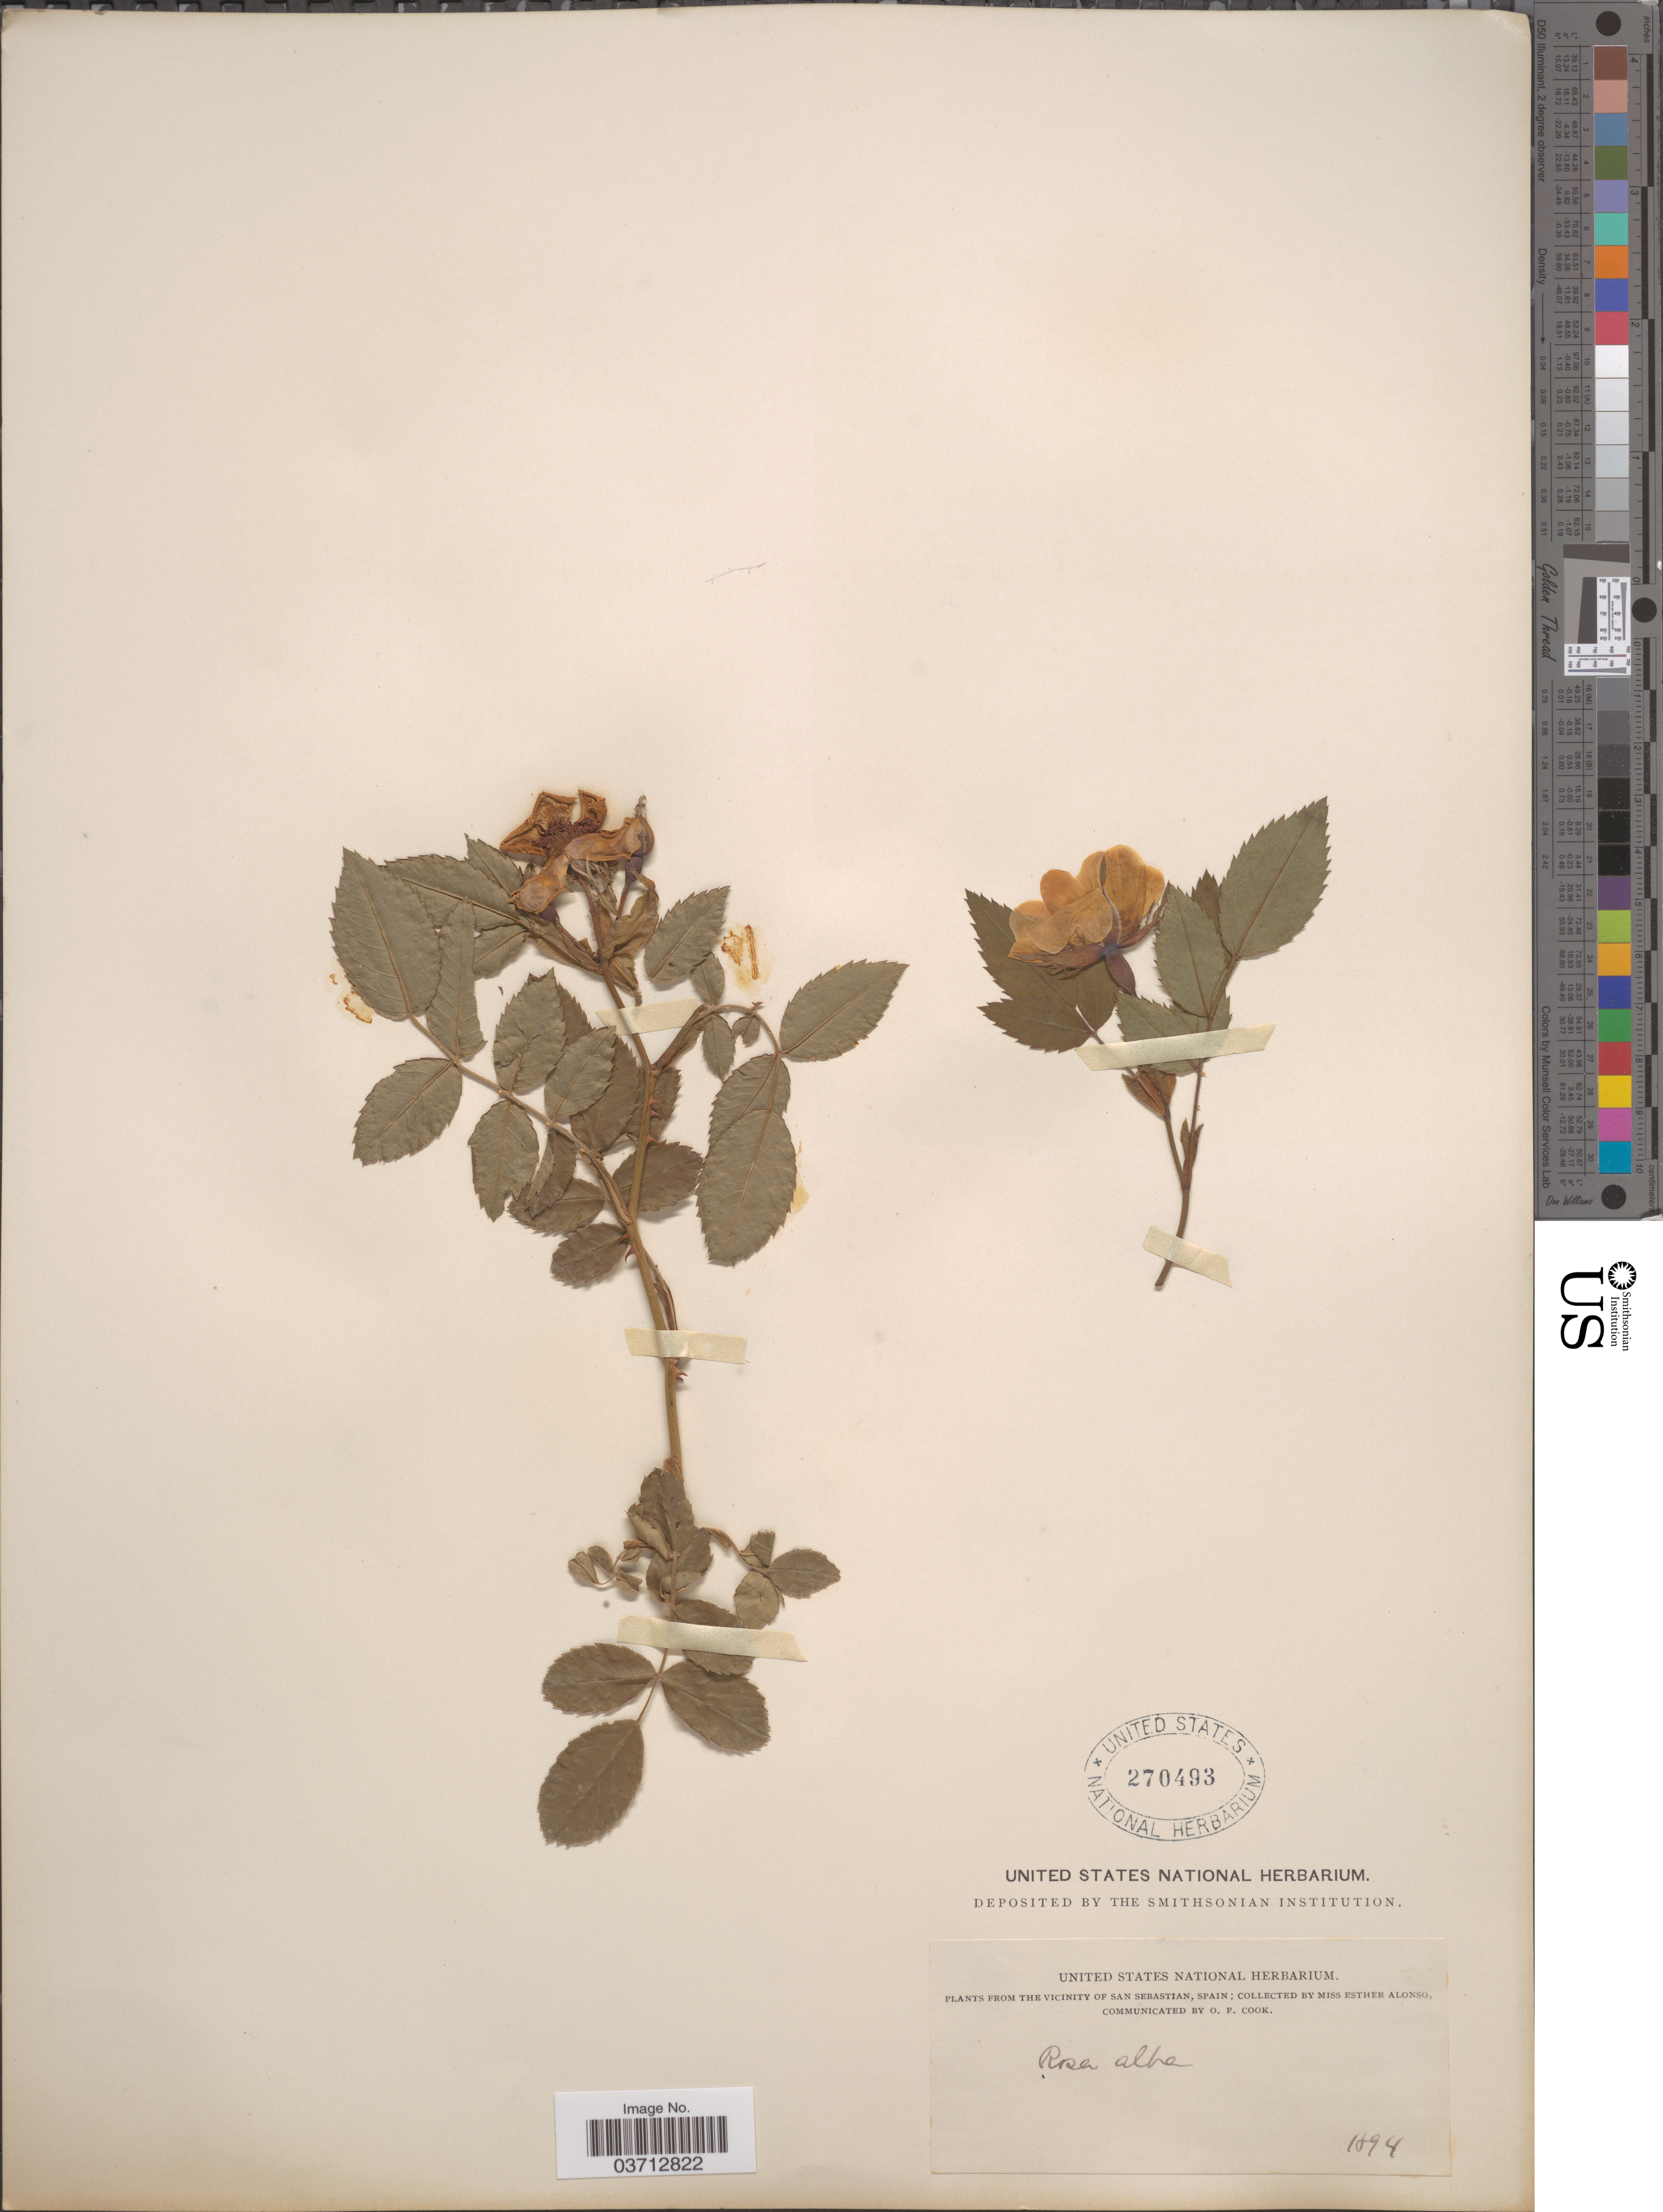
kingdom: Plantae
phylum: Tracheophyta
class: Magnoliopsida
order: Rosales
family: Rosaceae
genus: Rosa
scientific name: Rosa alba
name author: L.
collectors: E. Alonso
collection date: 1894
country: Spain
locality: The vicinity of San Sebastian.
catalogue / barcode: US 270493